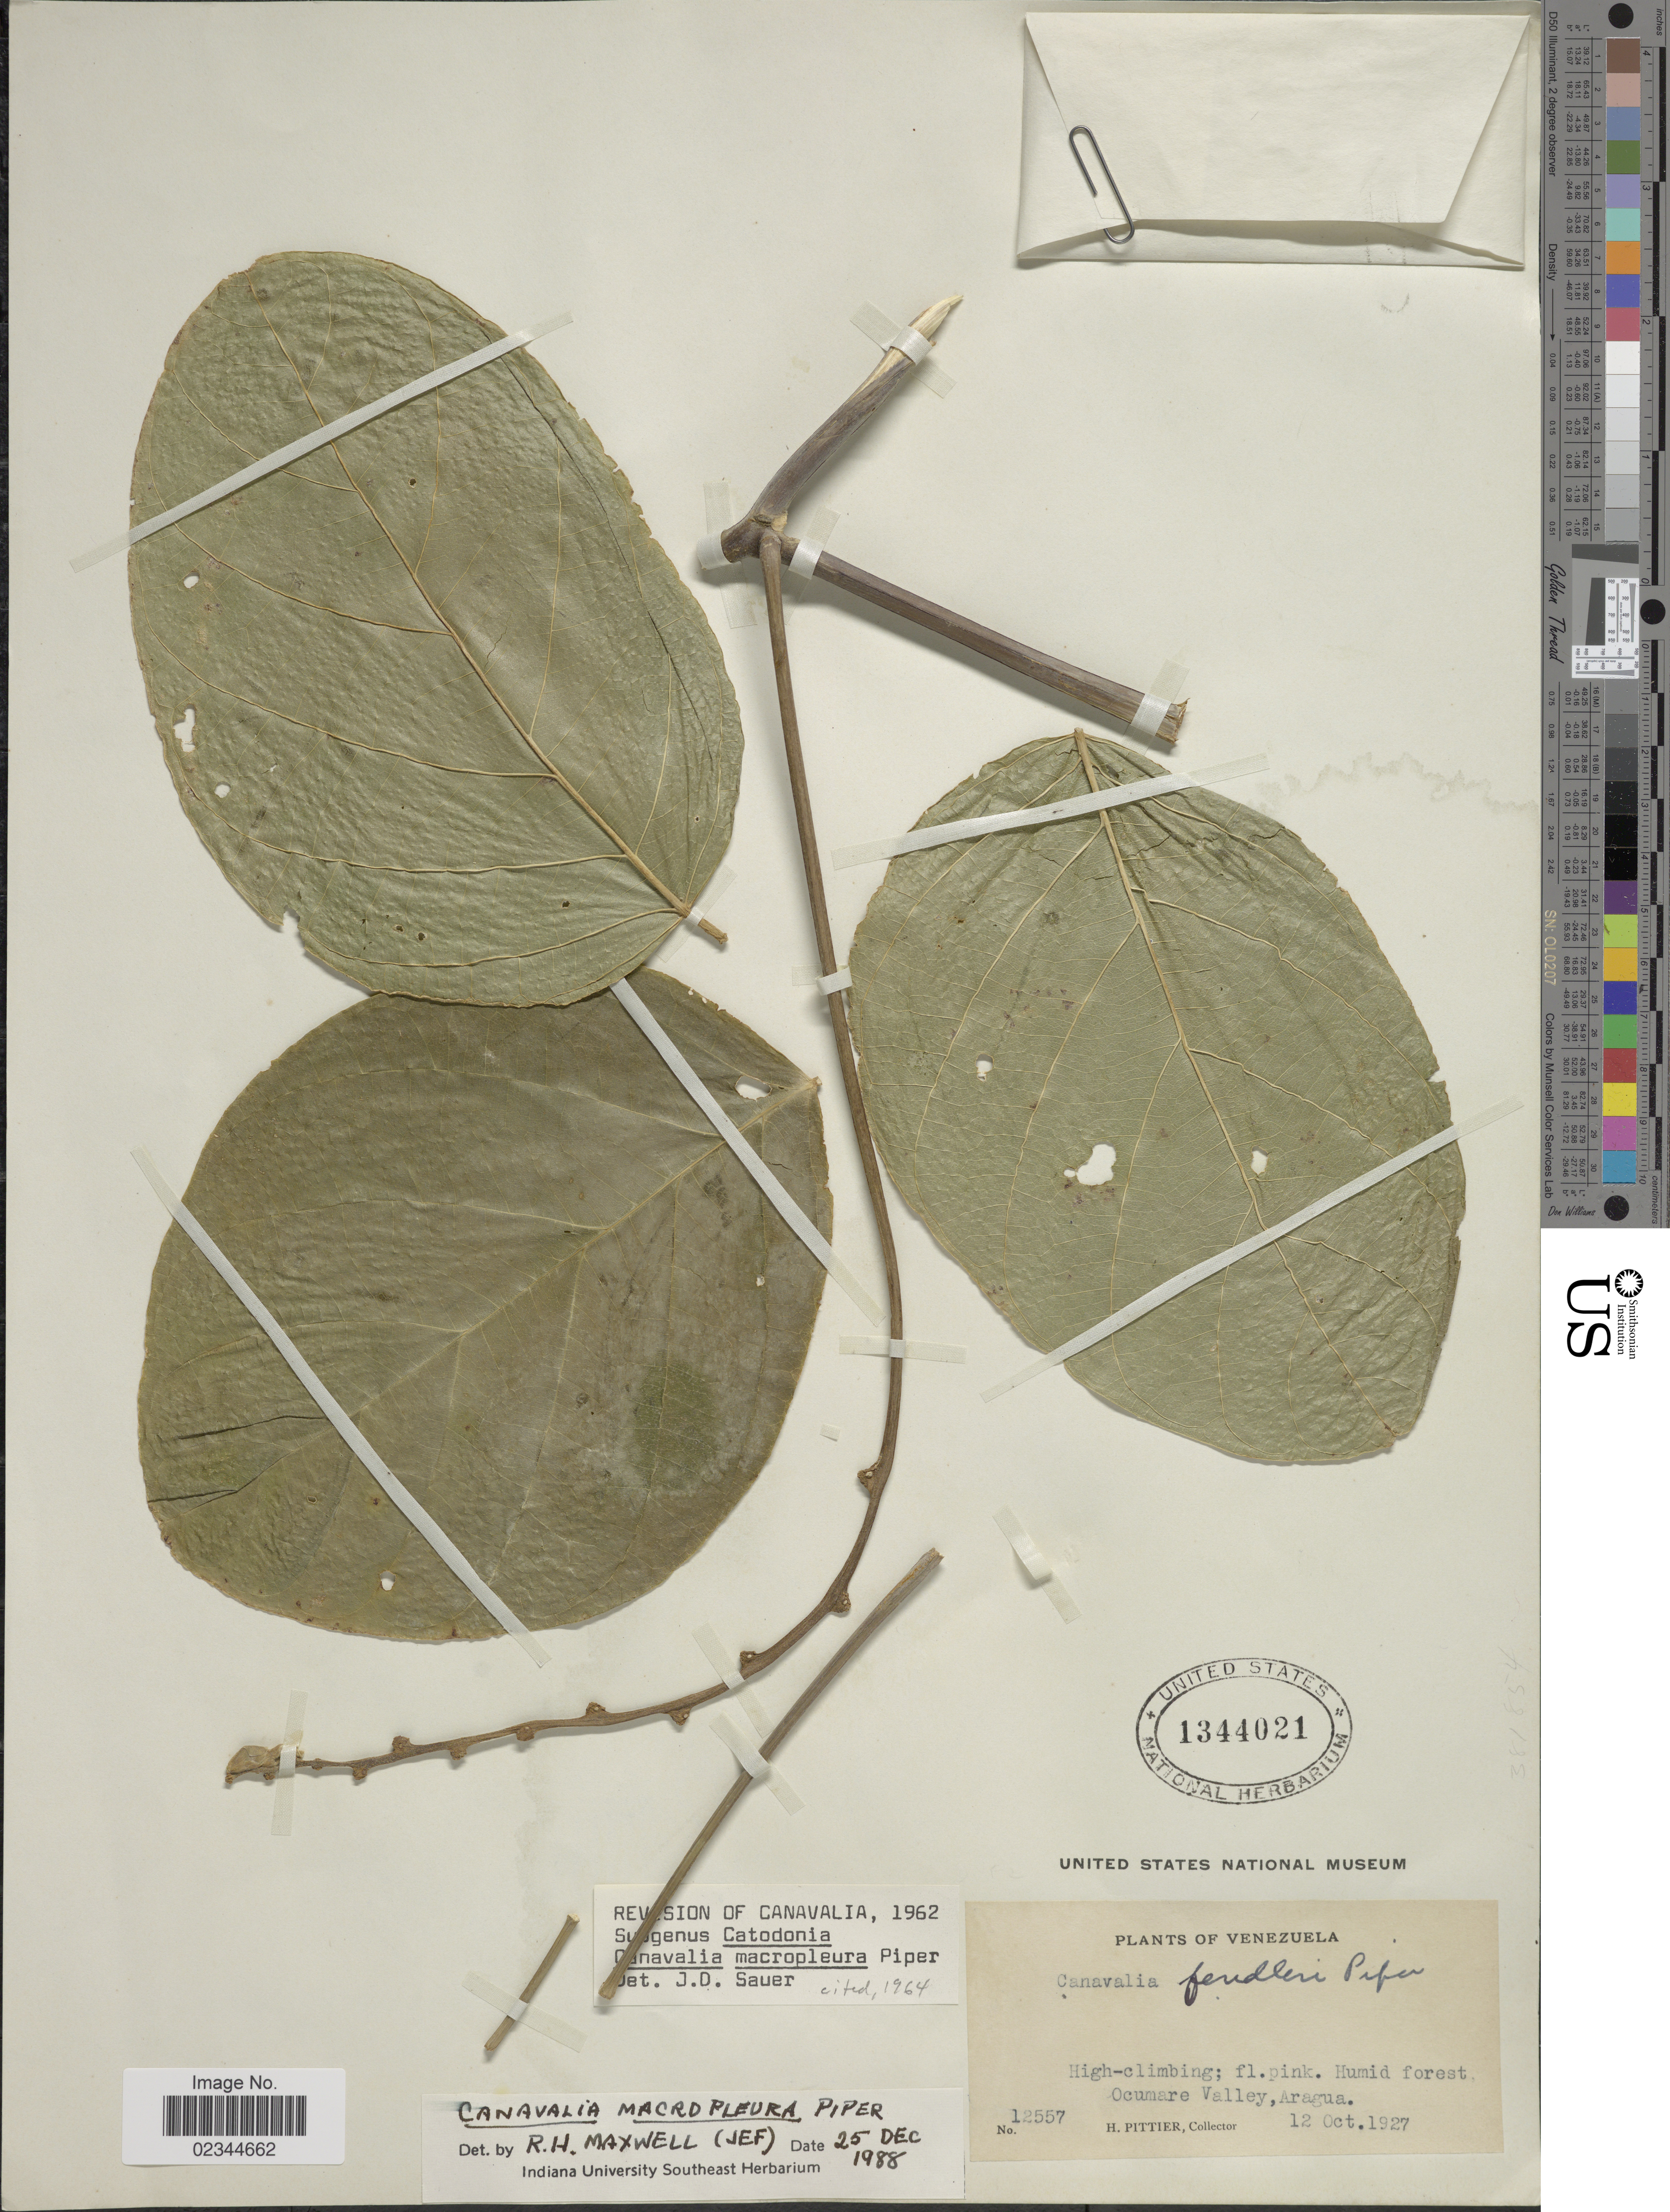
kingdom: Plantae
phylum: Tracheophyta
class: Magnoliopsida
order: Fabales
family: Fabaceae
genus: Canavalia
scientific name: Canavalia macropleura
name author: Piper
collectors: H. F. Pittier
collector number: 12557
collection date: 1927-10-12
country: Venezuela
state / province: Aragua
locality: Ocumare Valley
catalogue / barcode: US 1344021